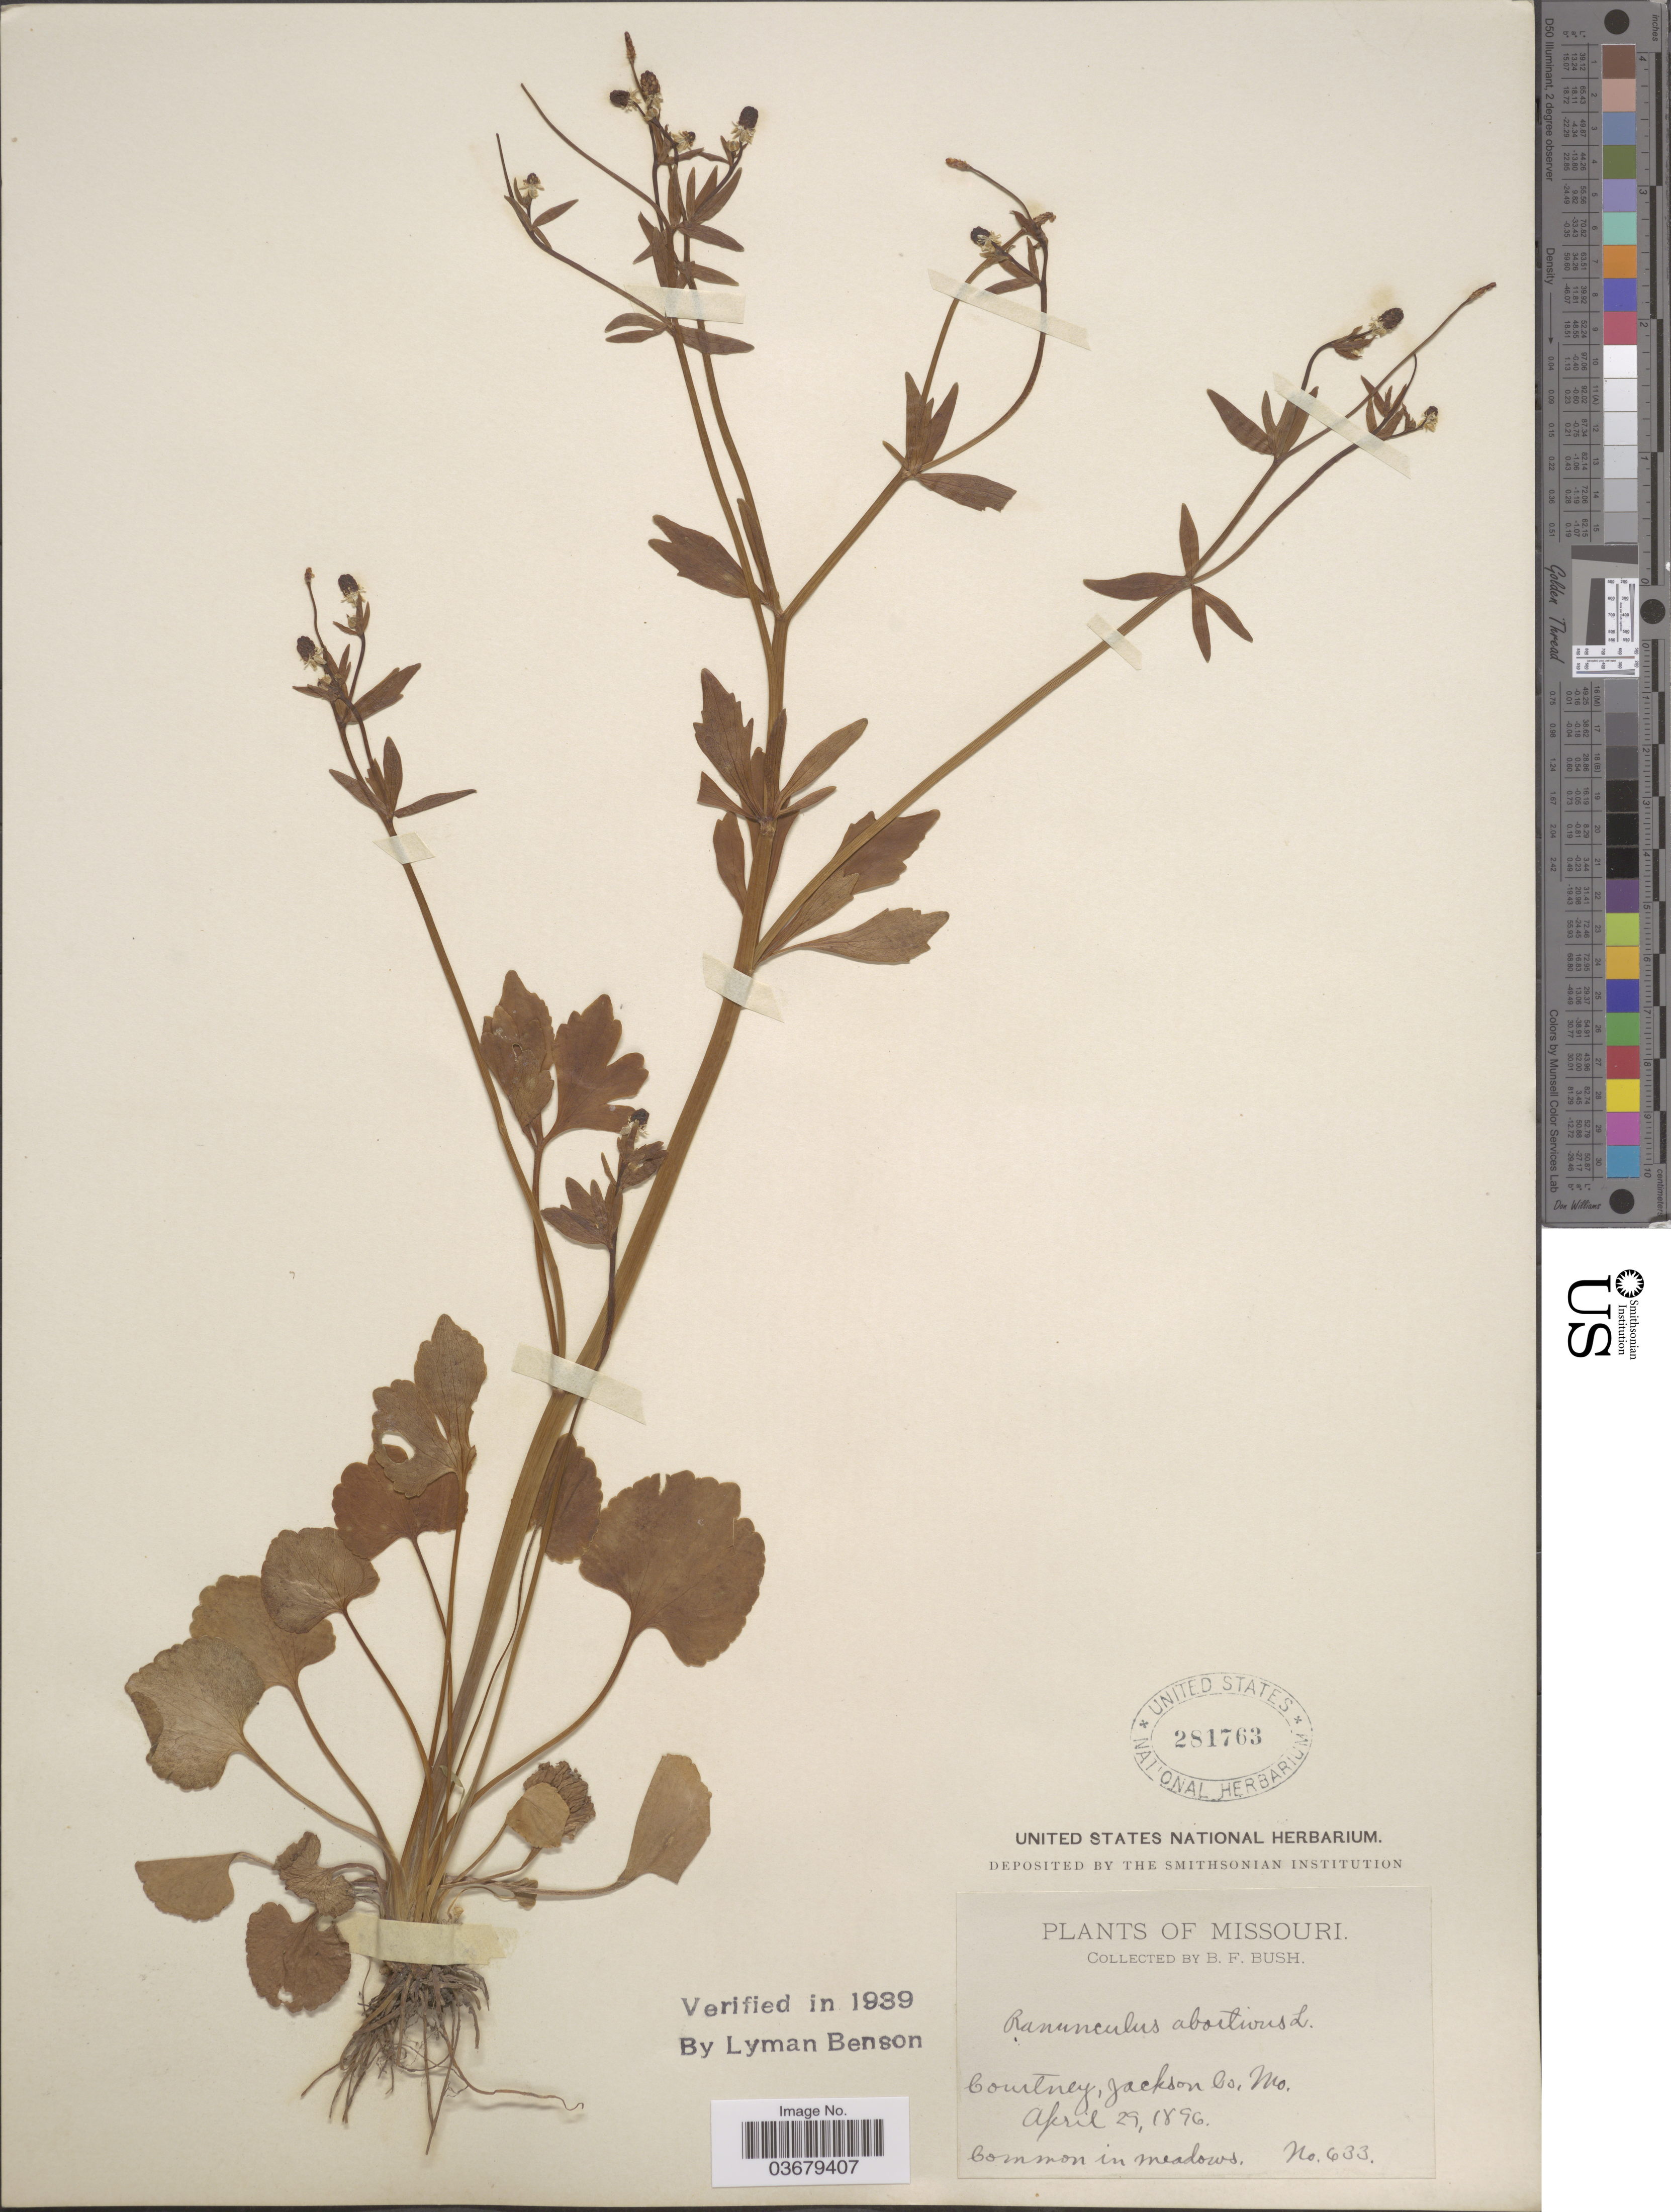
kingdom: Plantae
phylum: Tracheophyta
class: Magnoliopsida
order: Ranunculales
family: Ranunculaceae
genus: Ranunculus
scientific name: Ranunculus abortivus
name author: L.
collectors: B. F. Bush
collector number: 633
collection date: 1896-04-29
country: United States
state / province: Missouri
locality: Courtney, Jackson Co.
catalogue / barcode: US 281763